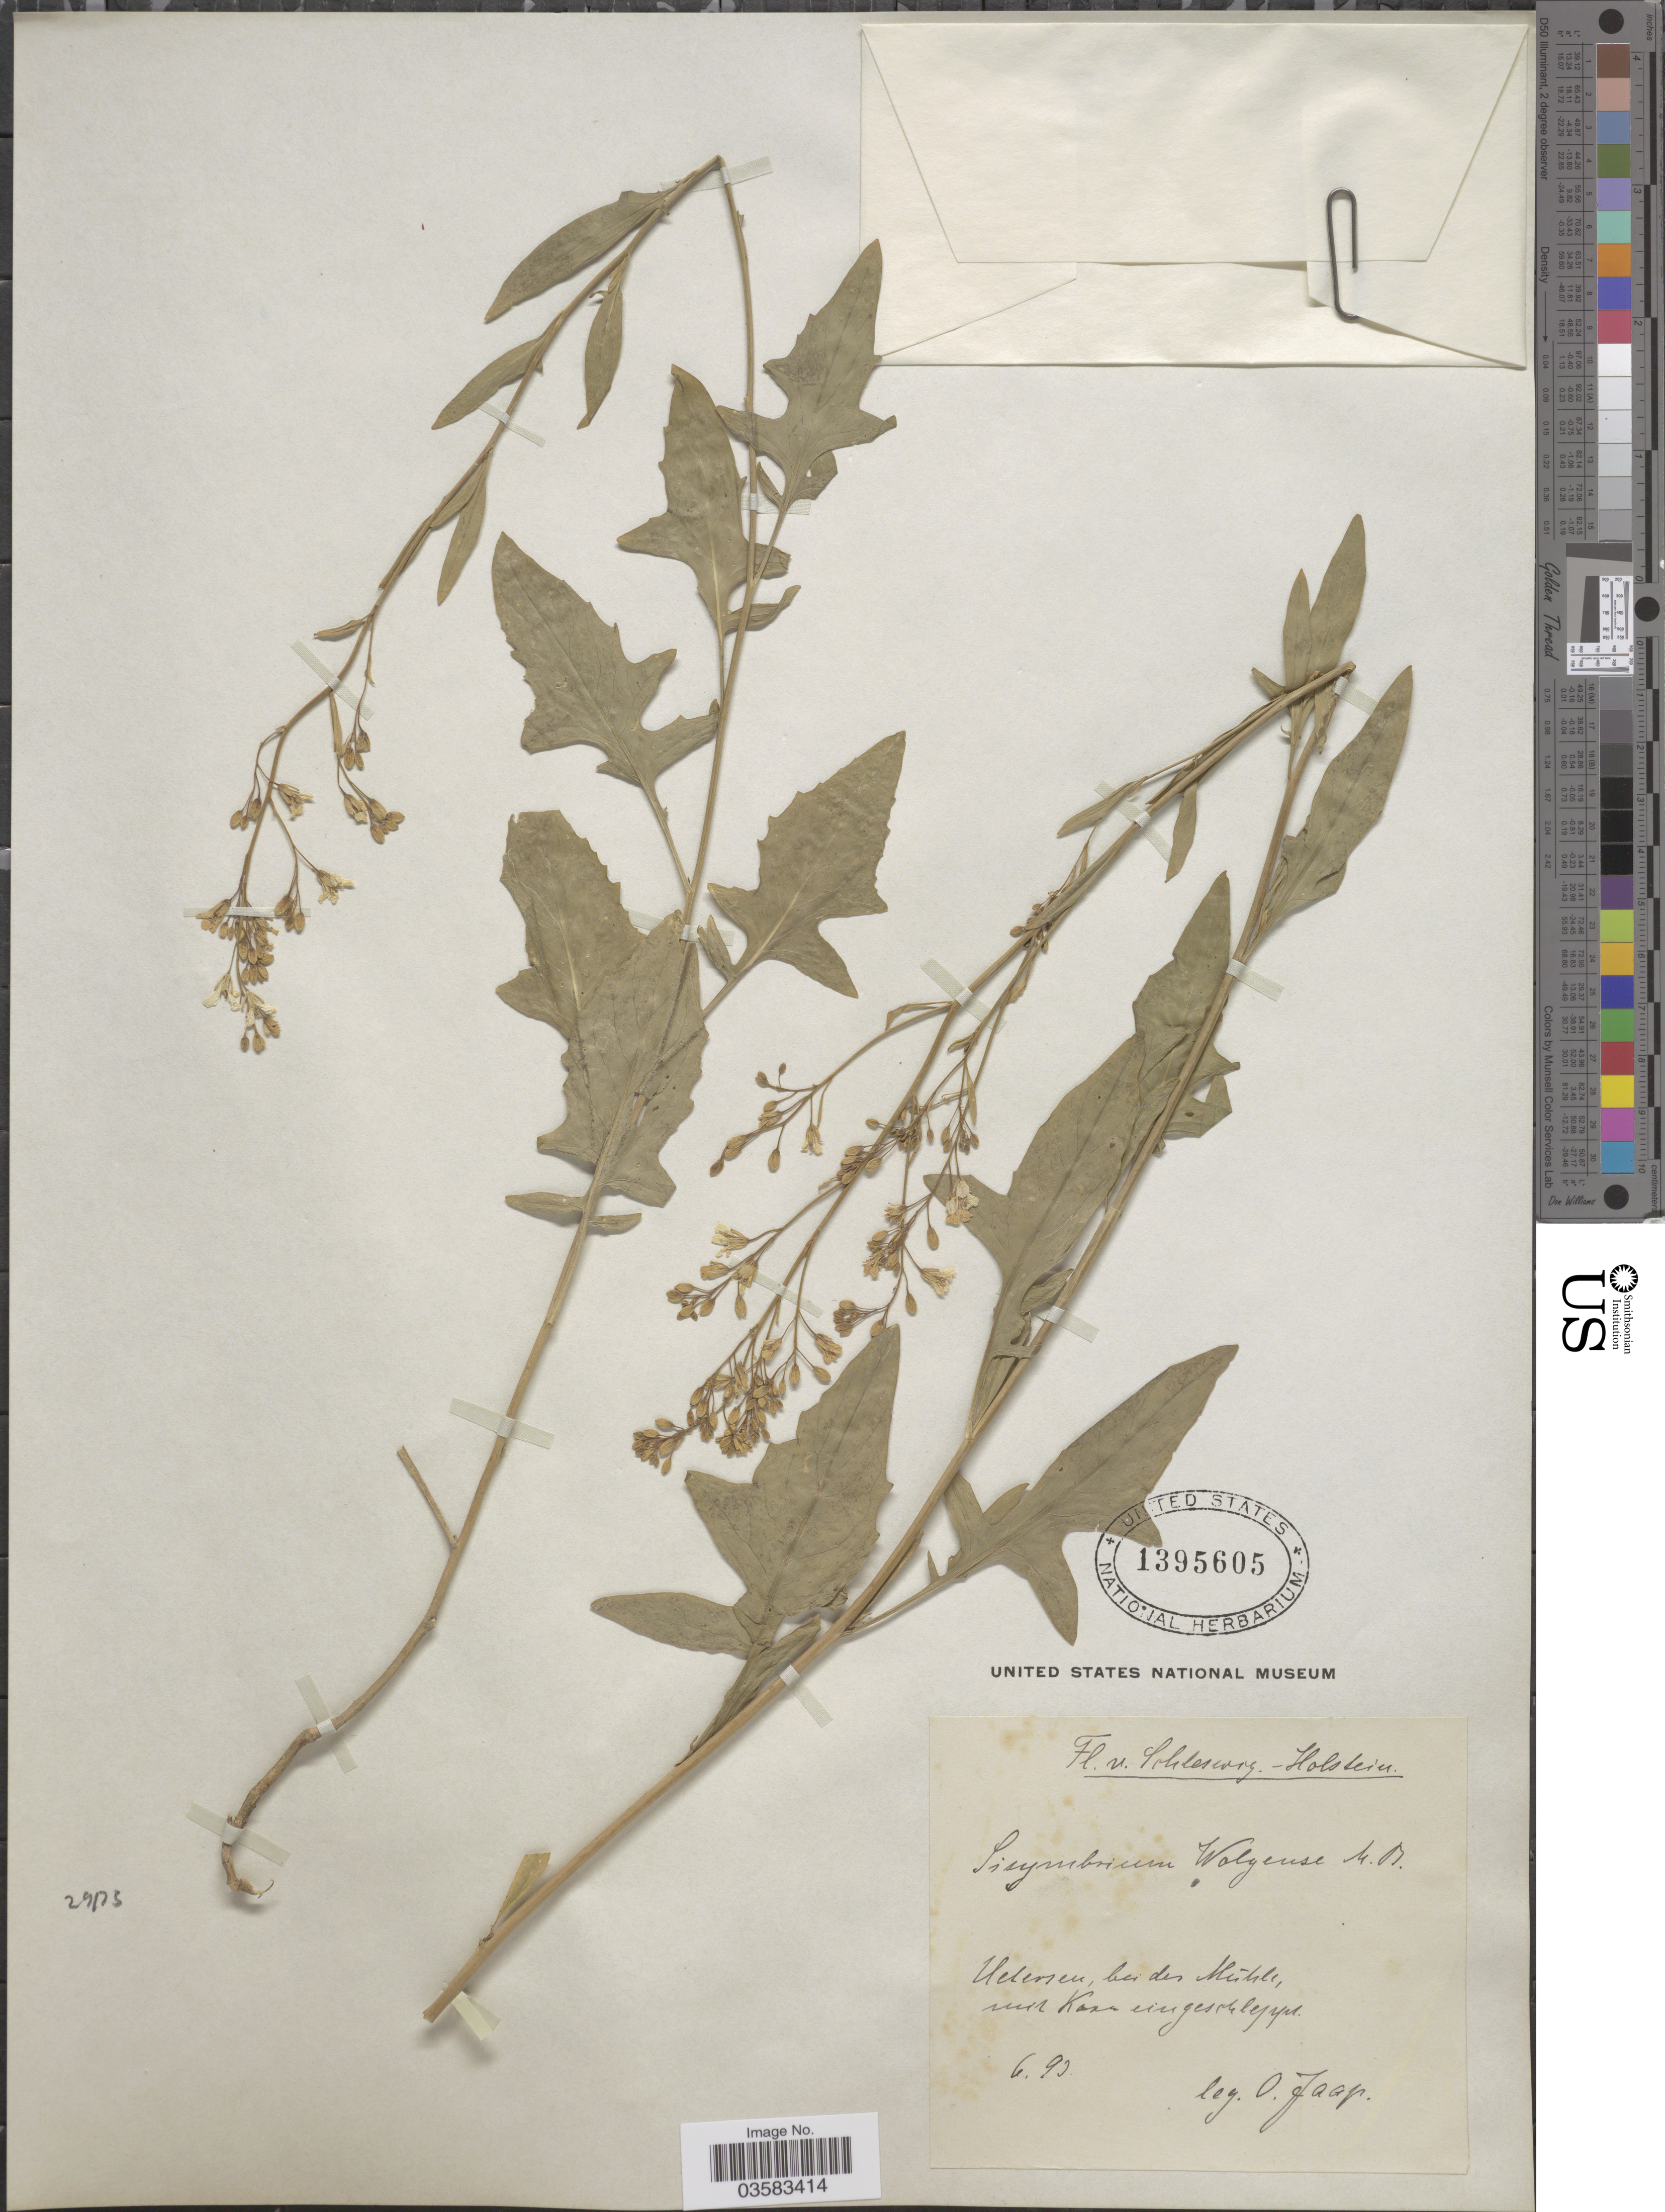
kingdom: Plantae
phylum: Tracheophyta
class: Magnoliopsida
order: Brassicales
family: Brassicaceae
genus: Sisymbrium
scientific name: Sisymbrium wolgense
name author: M. Bieb. ex P. Fourn.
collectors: O. Jaap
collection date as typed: Transcribed d/m/y: /6/93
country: Germany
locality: Schleswig - Holstein. Helersen, bei des Mühle, mit Karu ingeschelpen. [interpreted]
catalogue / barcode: US 1395605